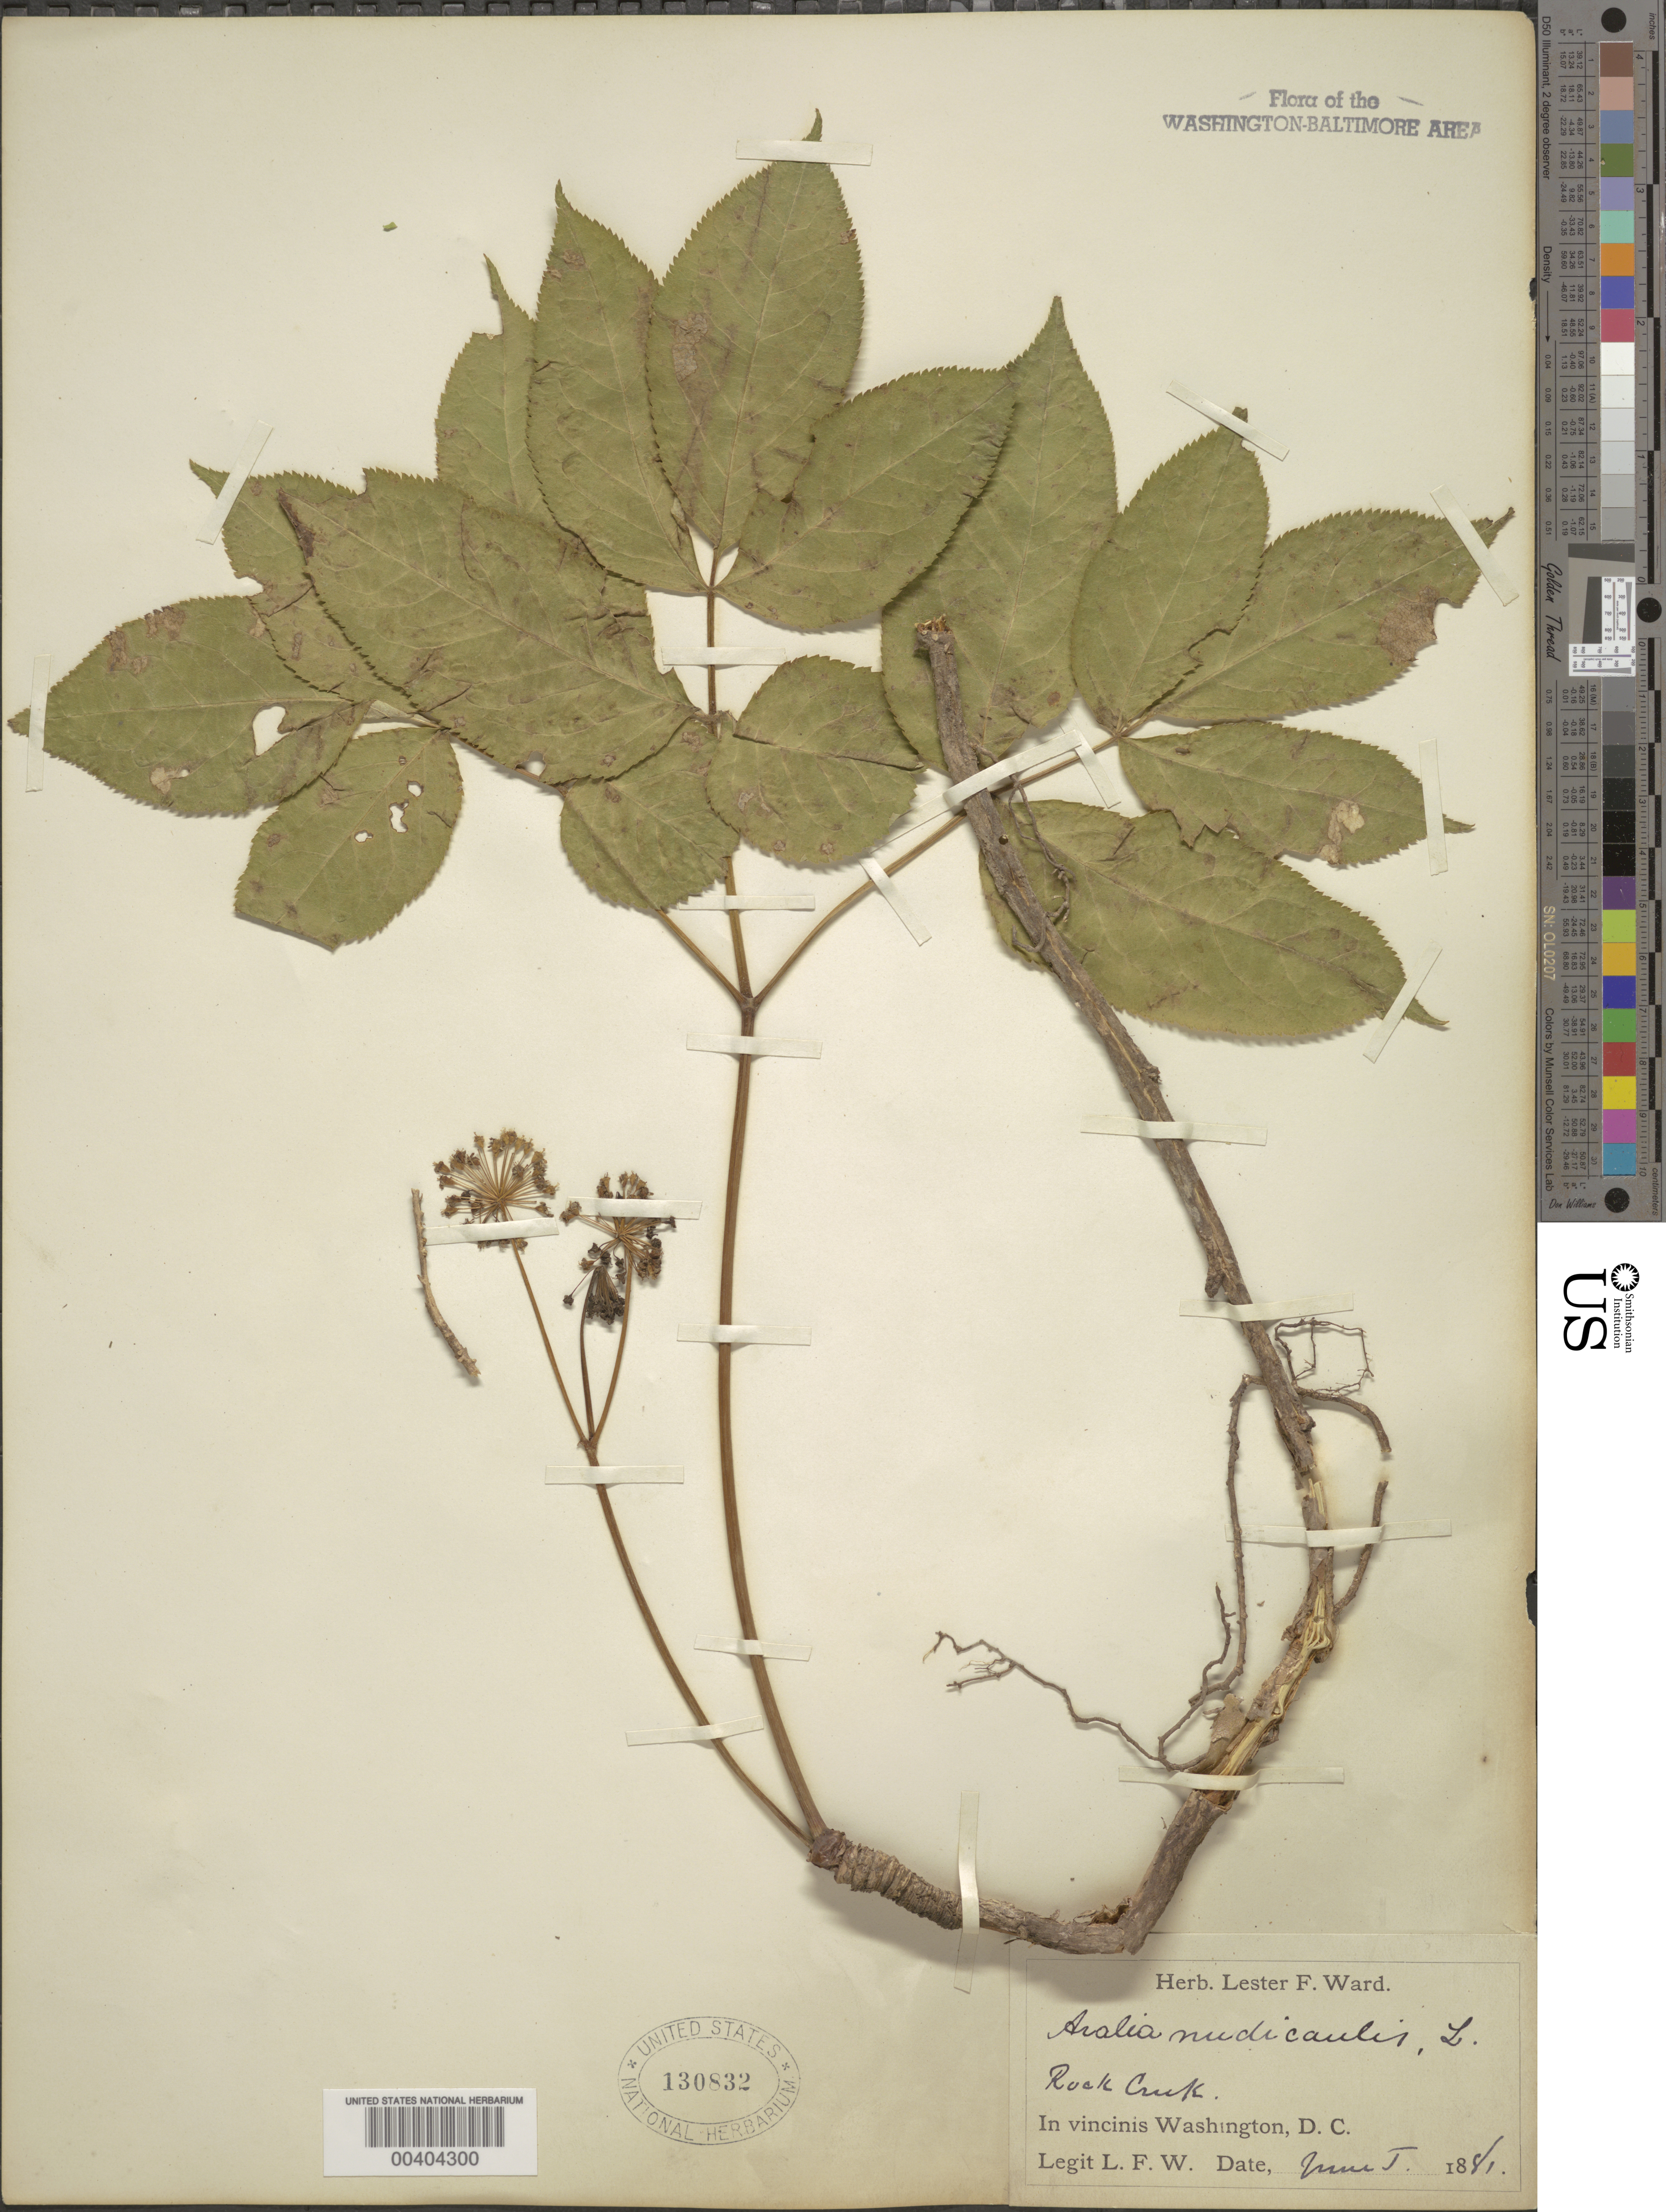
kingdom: Plantae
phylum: Tracheophyta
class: Magnoliopsida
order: Apiales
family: Araliaceae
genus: Aralia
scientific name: Aralia nudicaulis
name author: L.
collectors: L. F. Ward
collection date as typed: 05 Jun 1881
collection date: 1881-06-05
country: United States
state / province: District of Columbia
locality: Rock Creek Rock Creek Park & vicinity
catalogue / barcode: US 130832